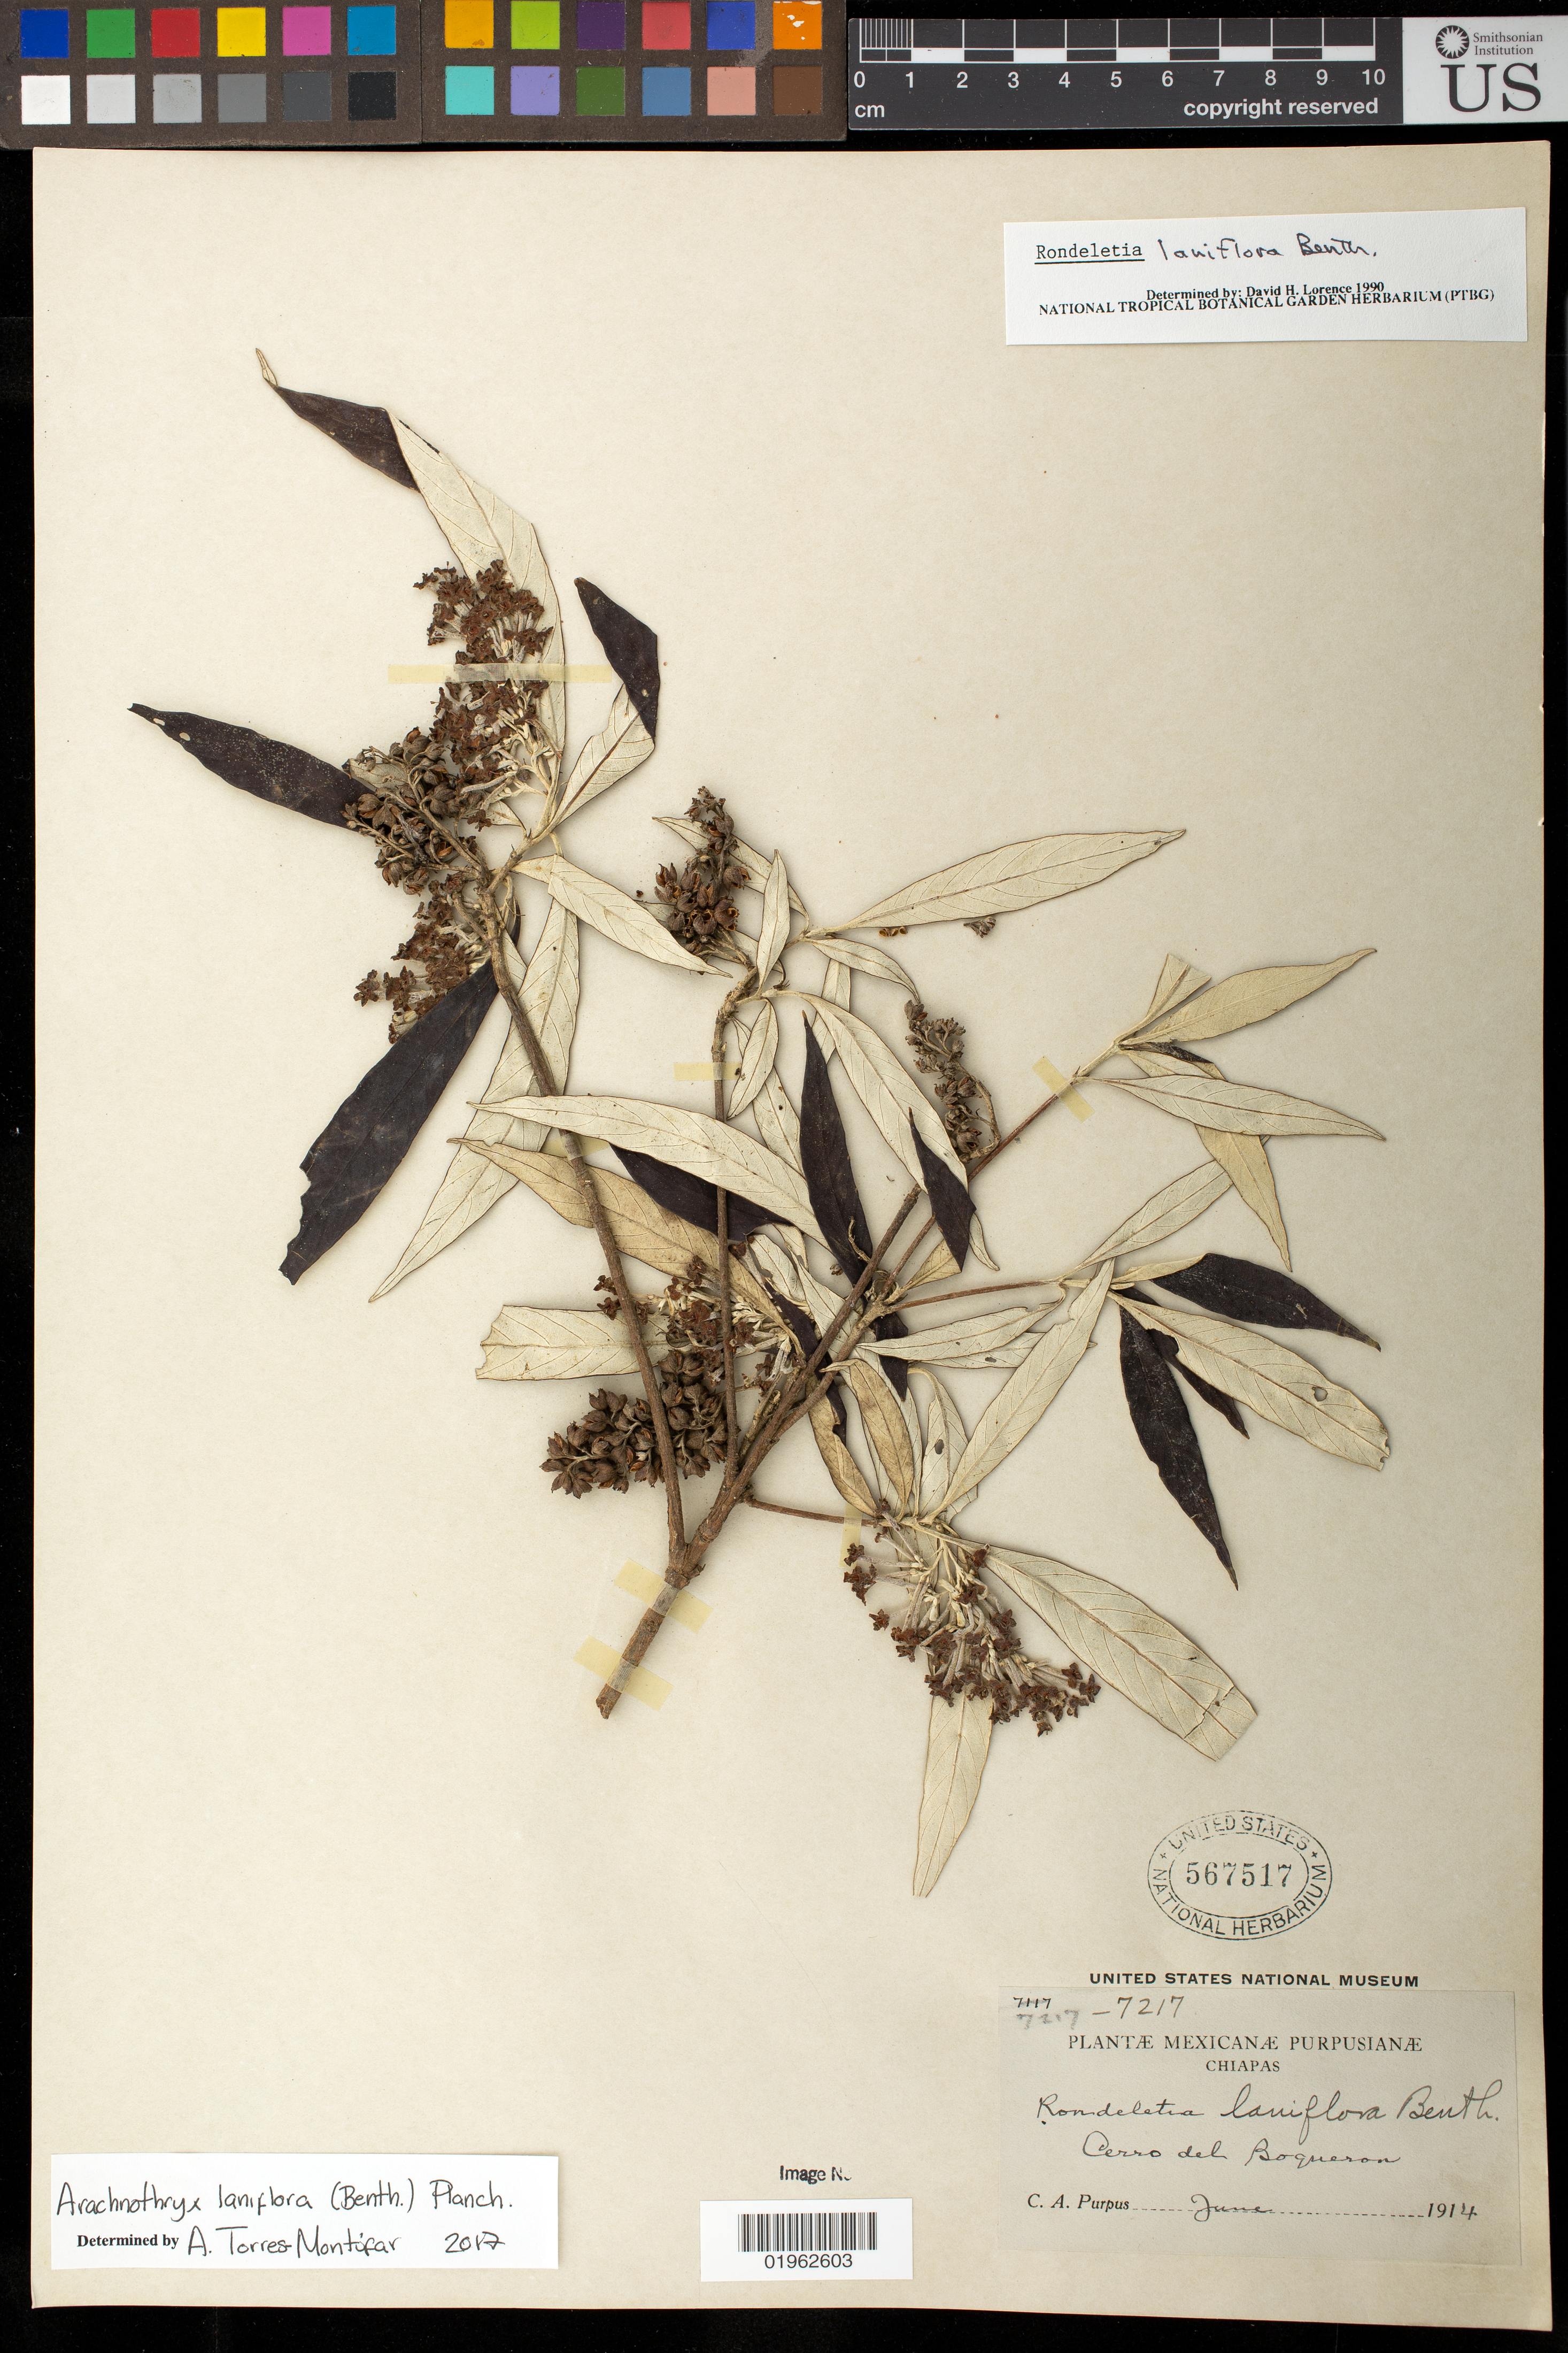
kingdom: Plantae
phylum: Tracheophyta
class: Magnoliopsida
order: Gentianales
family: Rubiaceae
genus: Arachnothryx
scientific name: Arachnothryx laniflora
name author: (Benth.) Planch.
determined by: Torres Montufar, J. A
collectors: C. A. Purpus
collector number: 7217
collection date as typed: Jun 1914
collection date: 1914-06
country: Mexico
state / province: Chiapas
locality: Cerro del boqueron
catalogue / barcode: US 567517